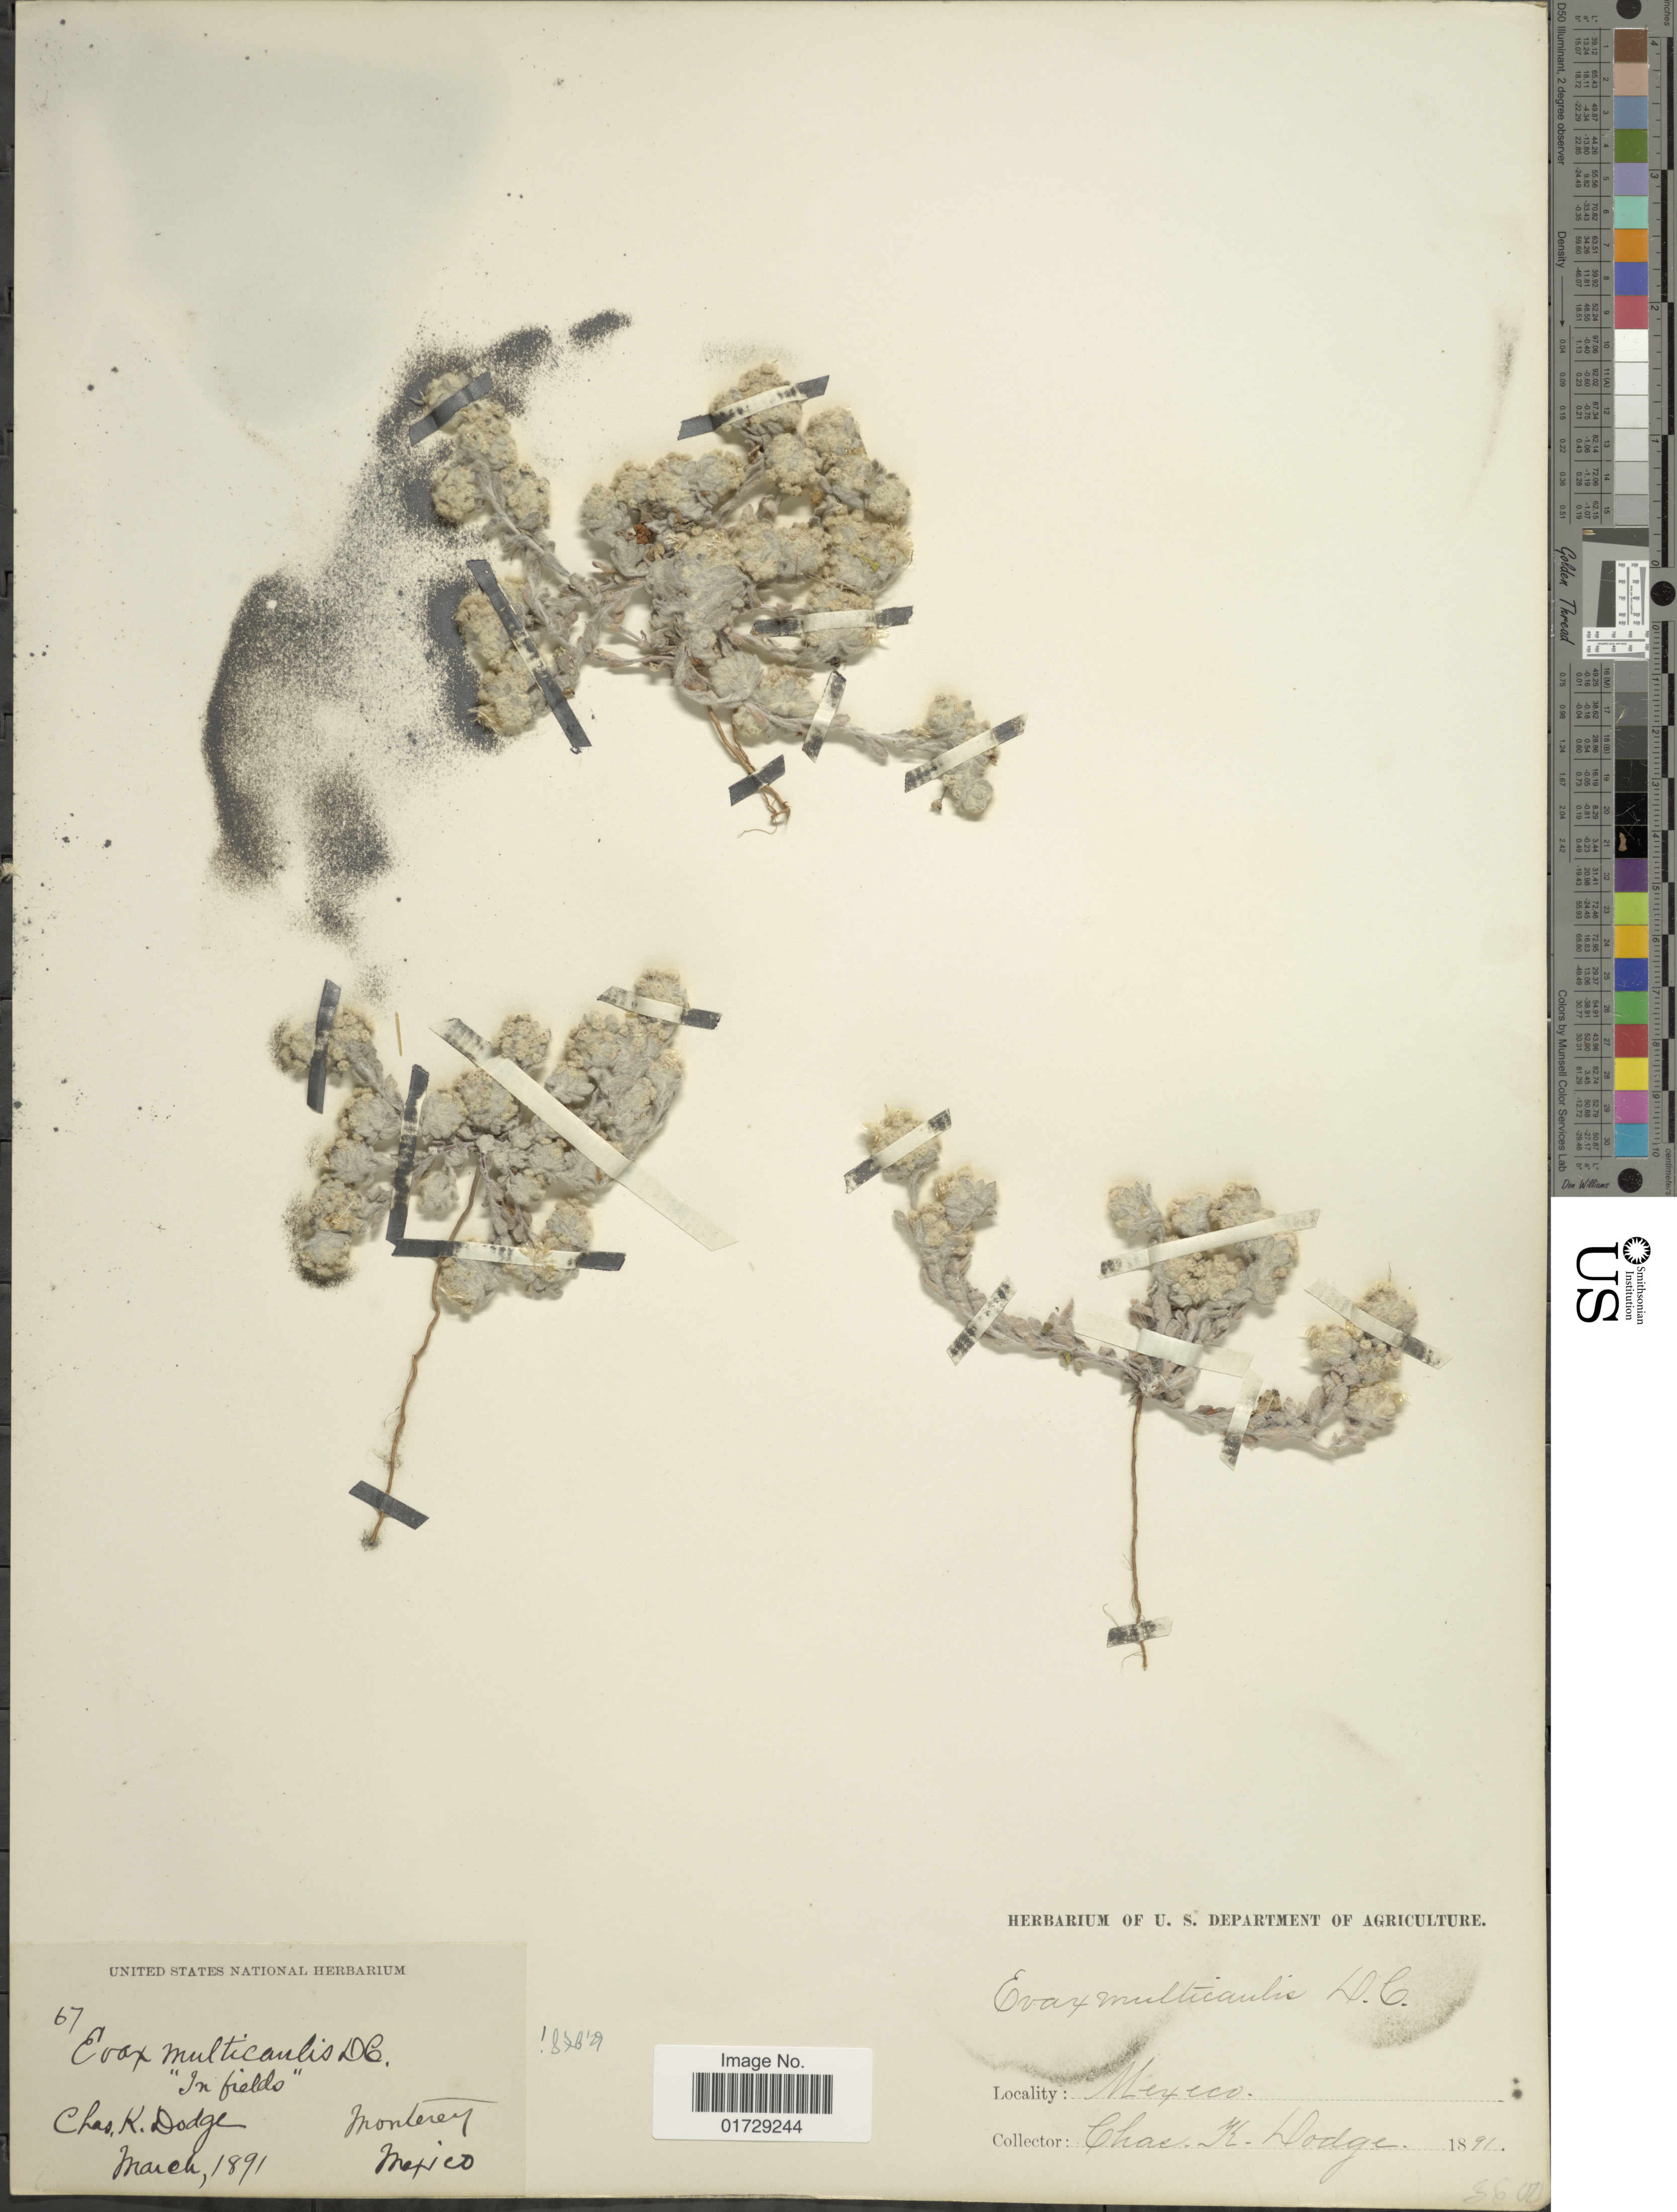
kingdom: Plantae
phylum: Tracheophyta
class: Magnoliopsida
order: Asterales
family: Asteraceae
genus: Evax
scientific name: Evax multicaulis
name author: DC.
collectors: C. K. Dodge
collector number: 67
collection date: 1891-03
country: Mexico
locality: Monterrey